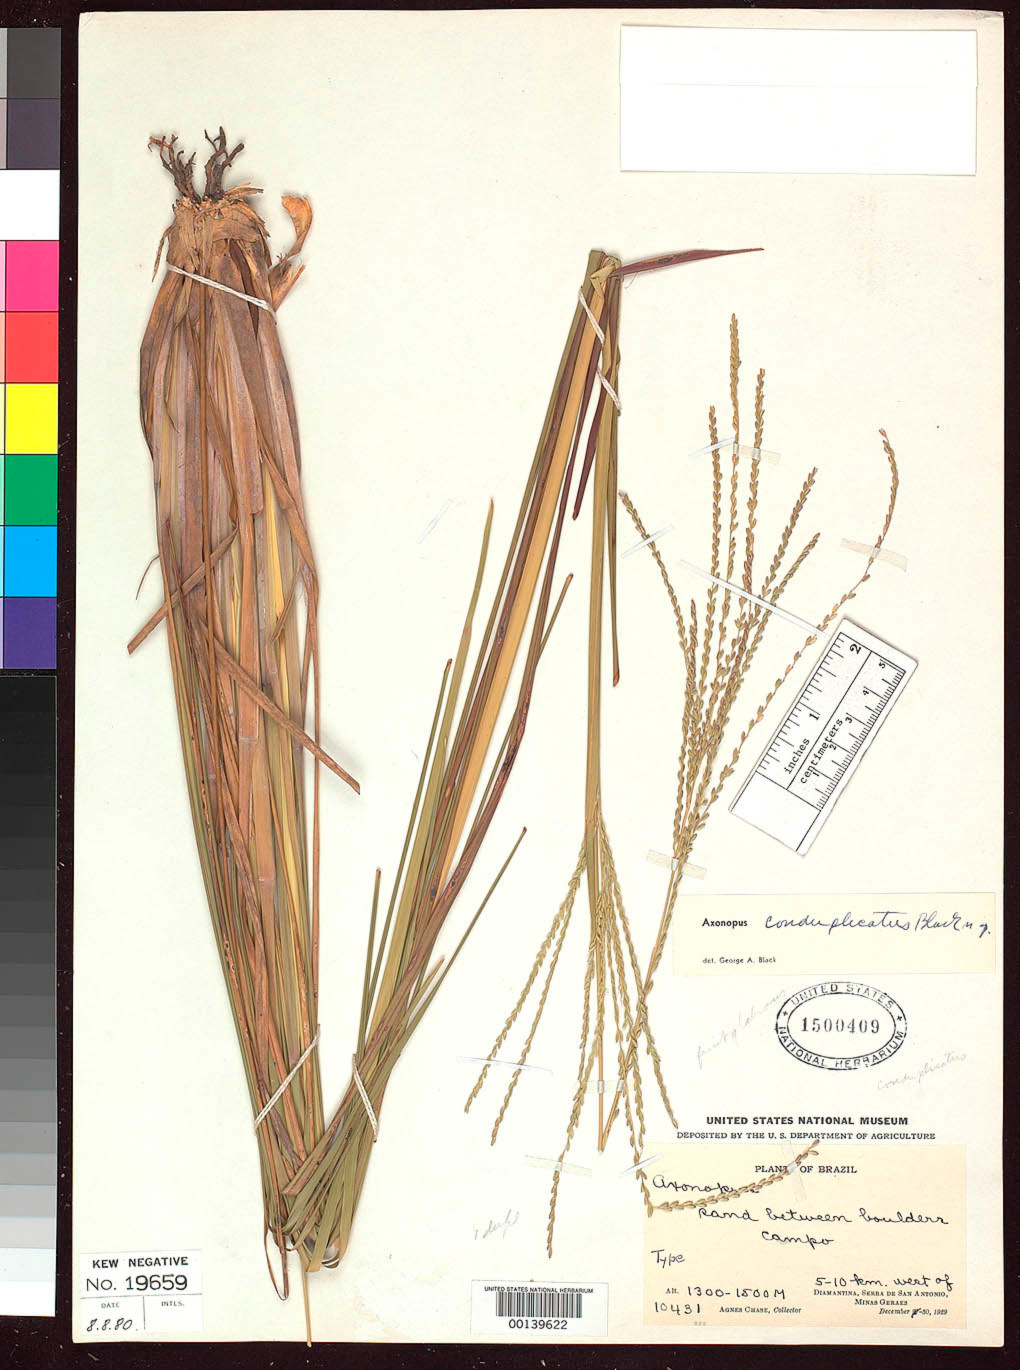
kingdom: Plantae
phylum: Tracheophyta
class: Liliopsida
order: Poales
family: Poaceae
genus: Axonopus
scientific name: Axonopus conduplicatus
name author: G.A. Black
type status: Holotype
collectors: A. Chase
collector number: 10431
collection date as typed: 30 Dec 1929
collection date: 1929-12-30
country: Brazil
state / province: Minas Gerais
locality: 5-10 km W of Diamantina, Serra de San Antonio.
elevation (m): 1300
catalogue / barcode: US 1500409